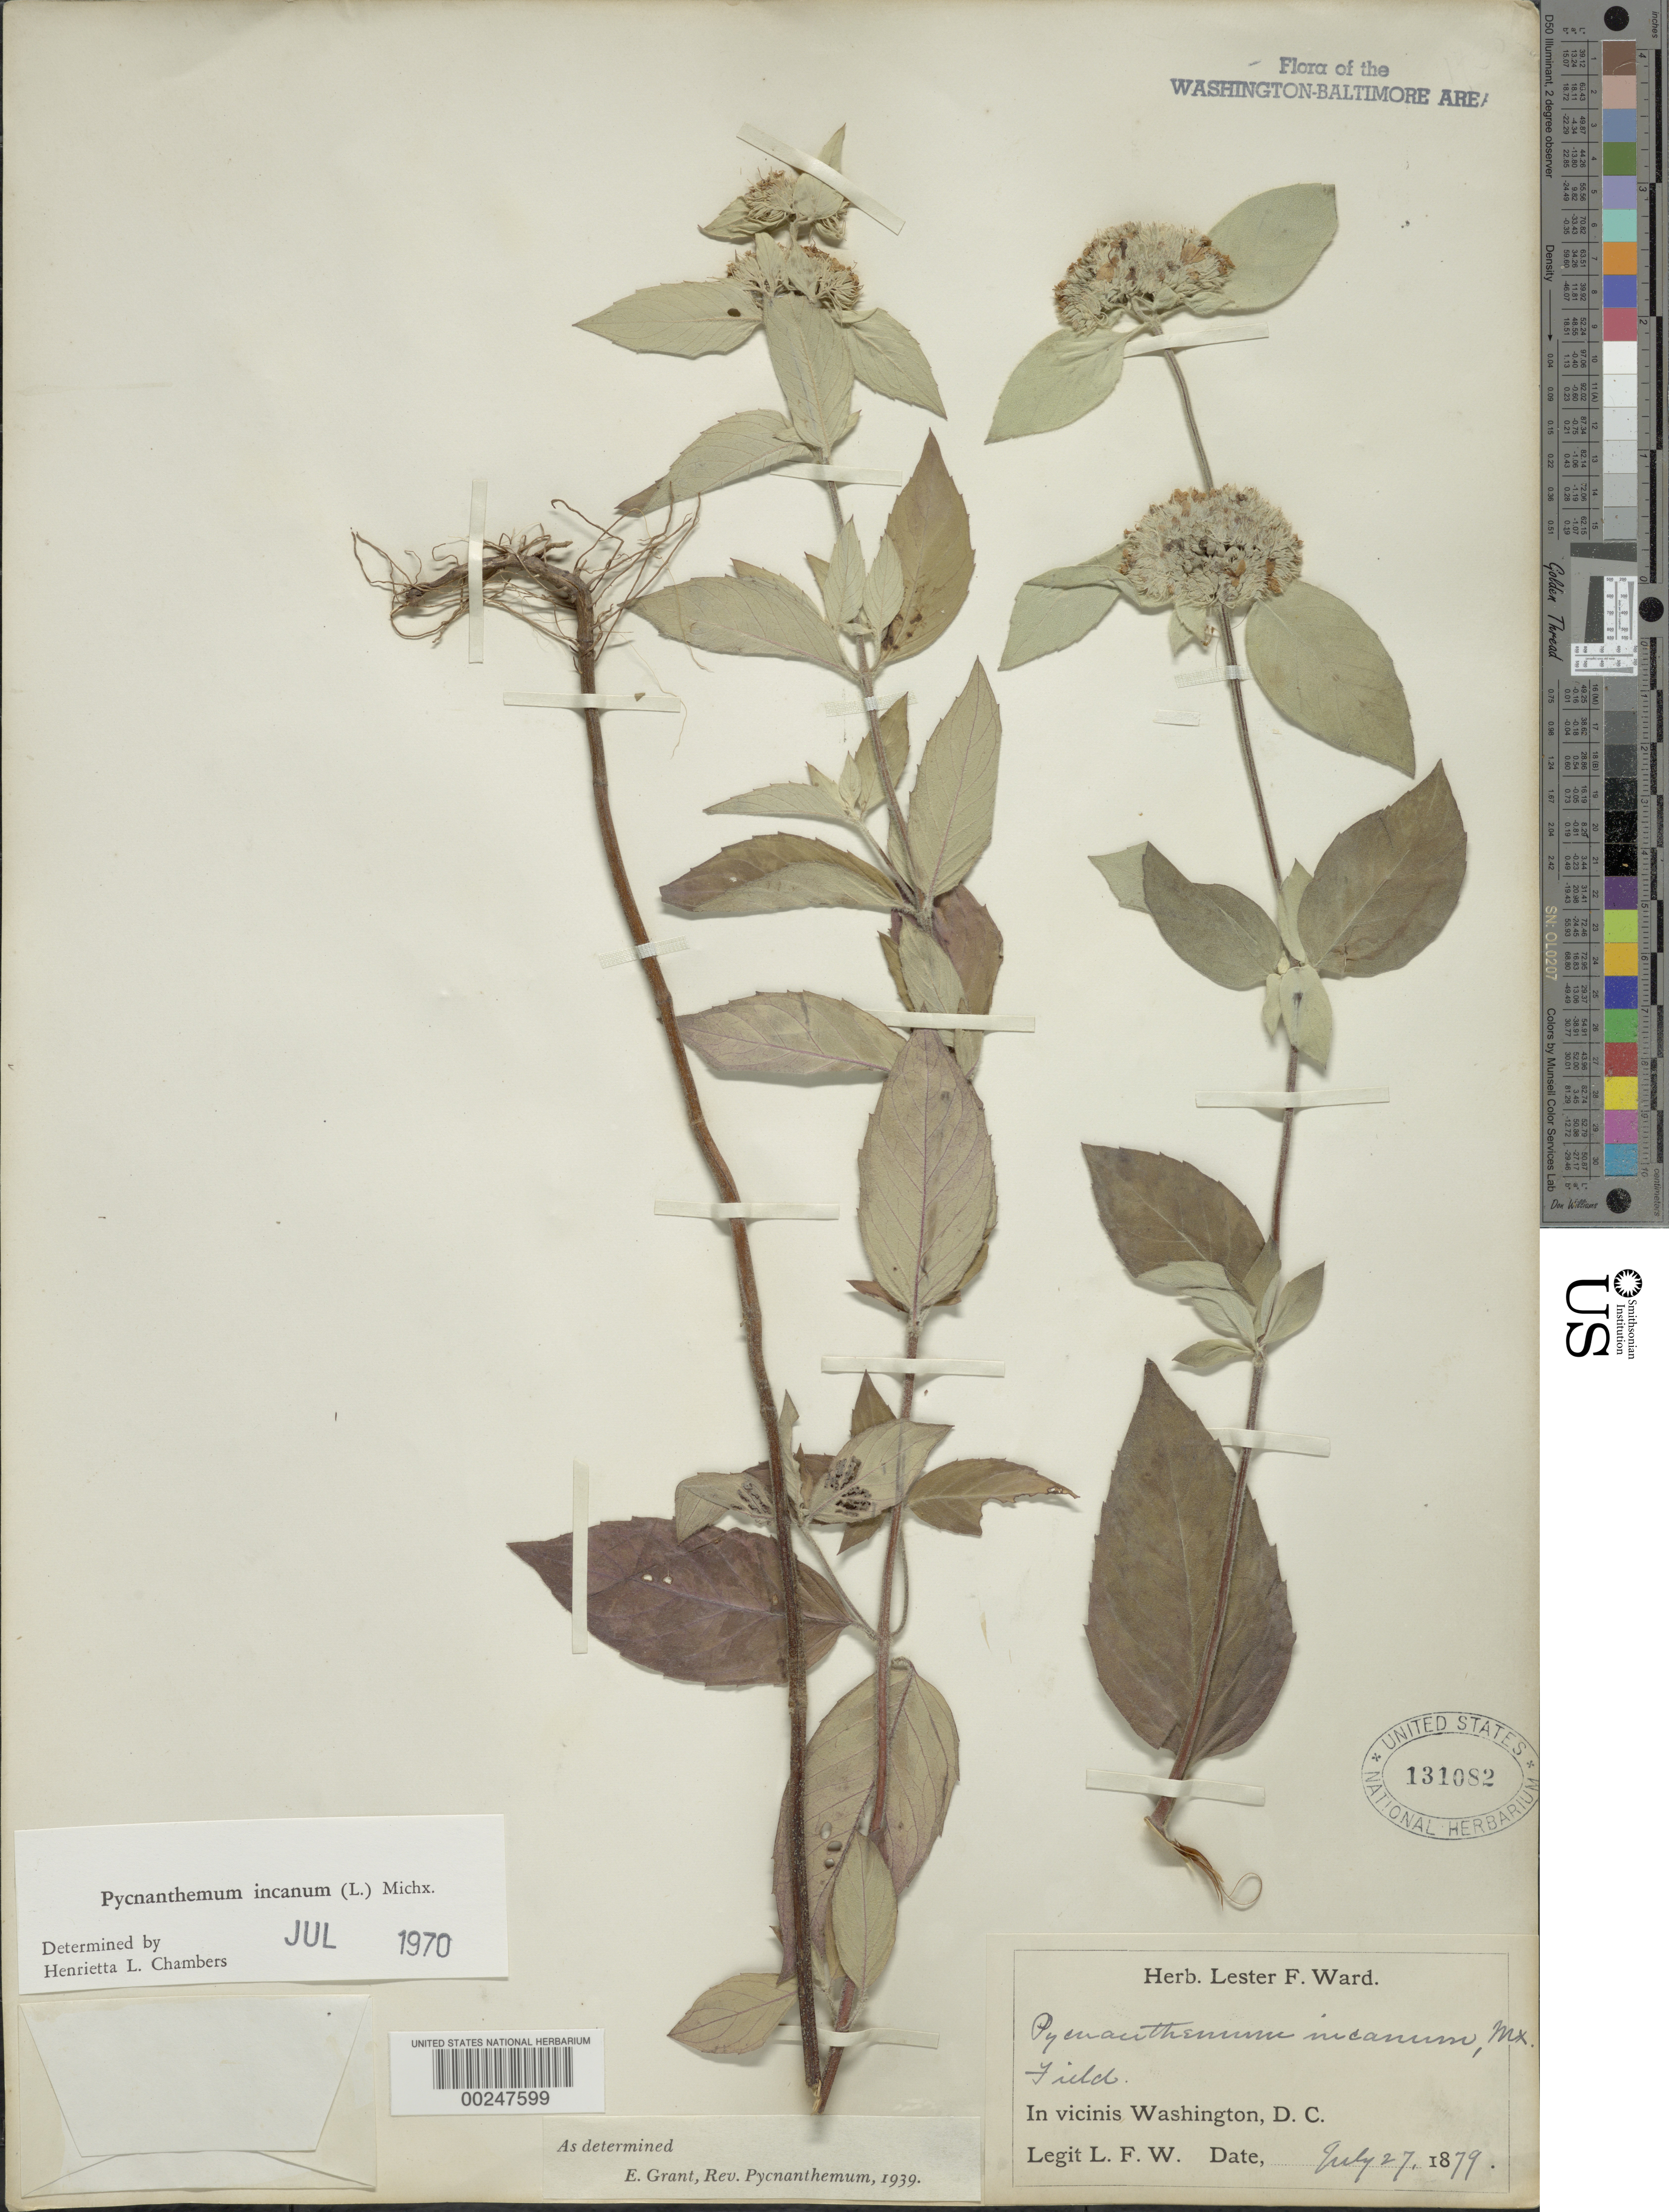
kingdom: Plantae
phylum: Tracheophyta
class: Magnoliopsida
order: Lamiales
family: Lamiaceae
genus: Pycnanthemum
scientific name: Pycnanthemum incanum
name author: (L.) Michx.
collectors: L. F. Ward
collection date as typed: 27 Jul 1879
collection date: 1879-07-27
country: United States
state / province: District of Columbia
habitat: Field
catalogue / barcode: US 131082